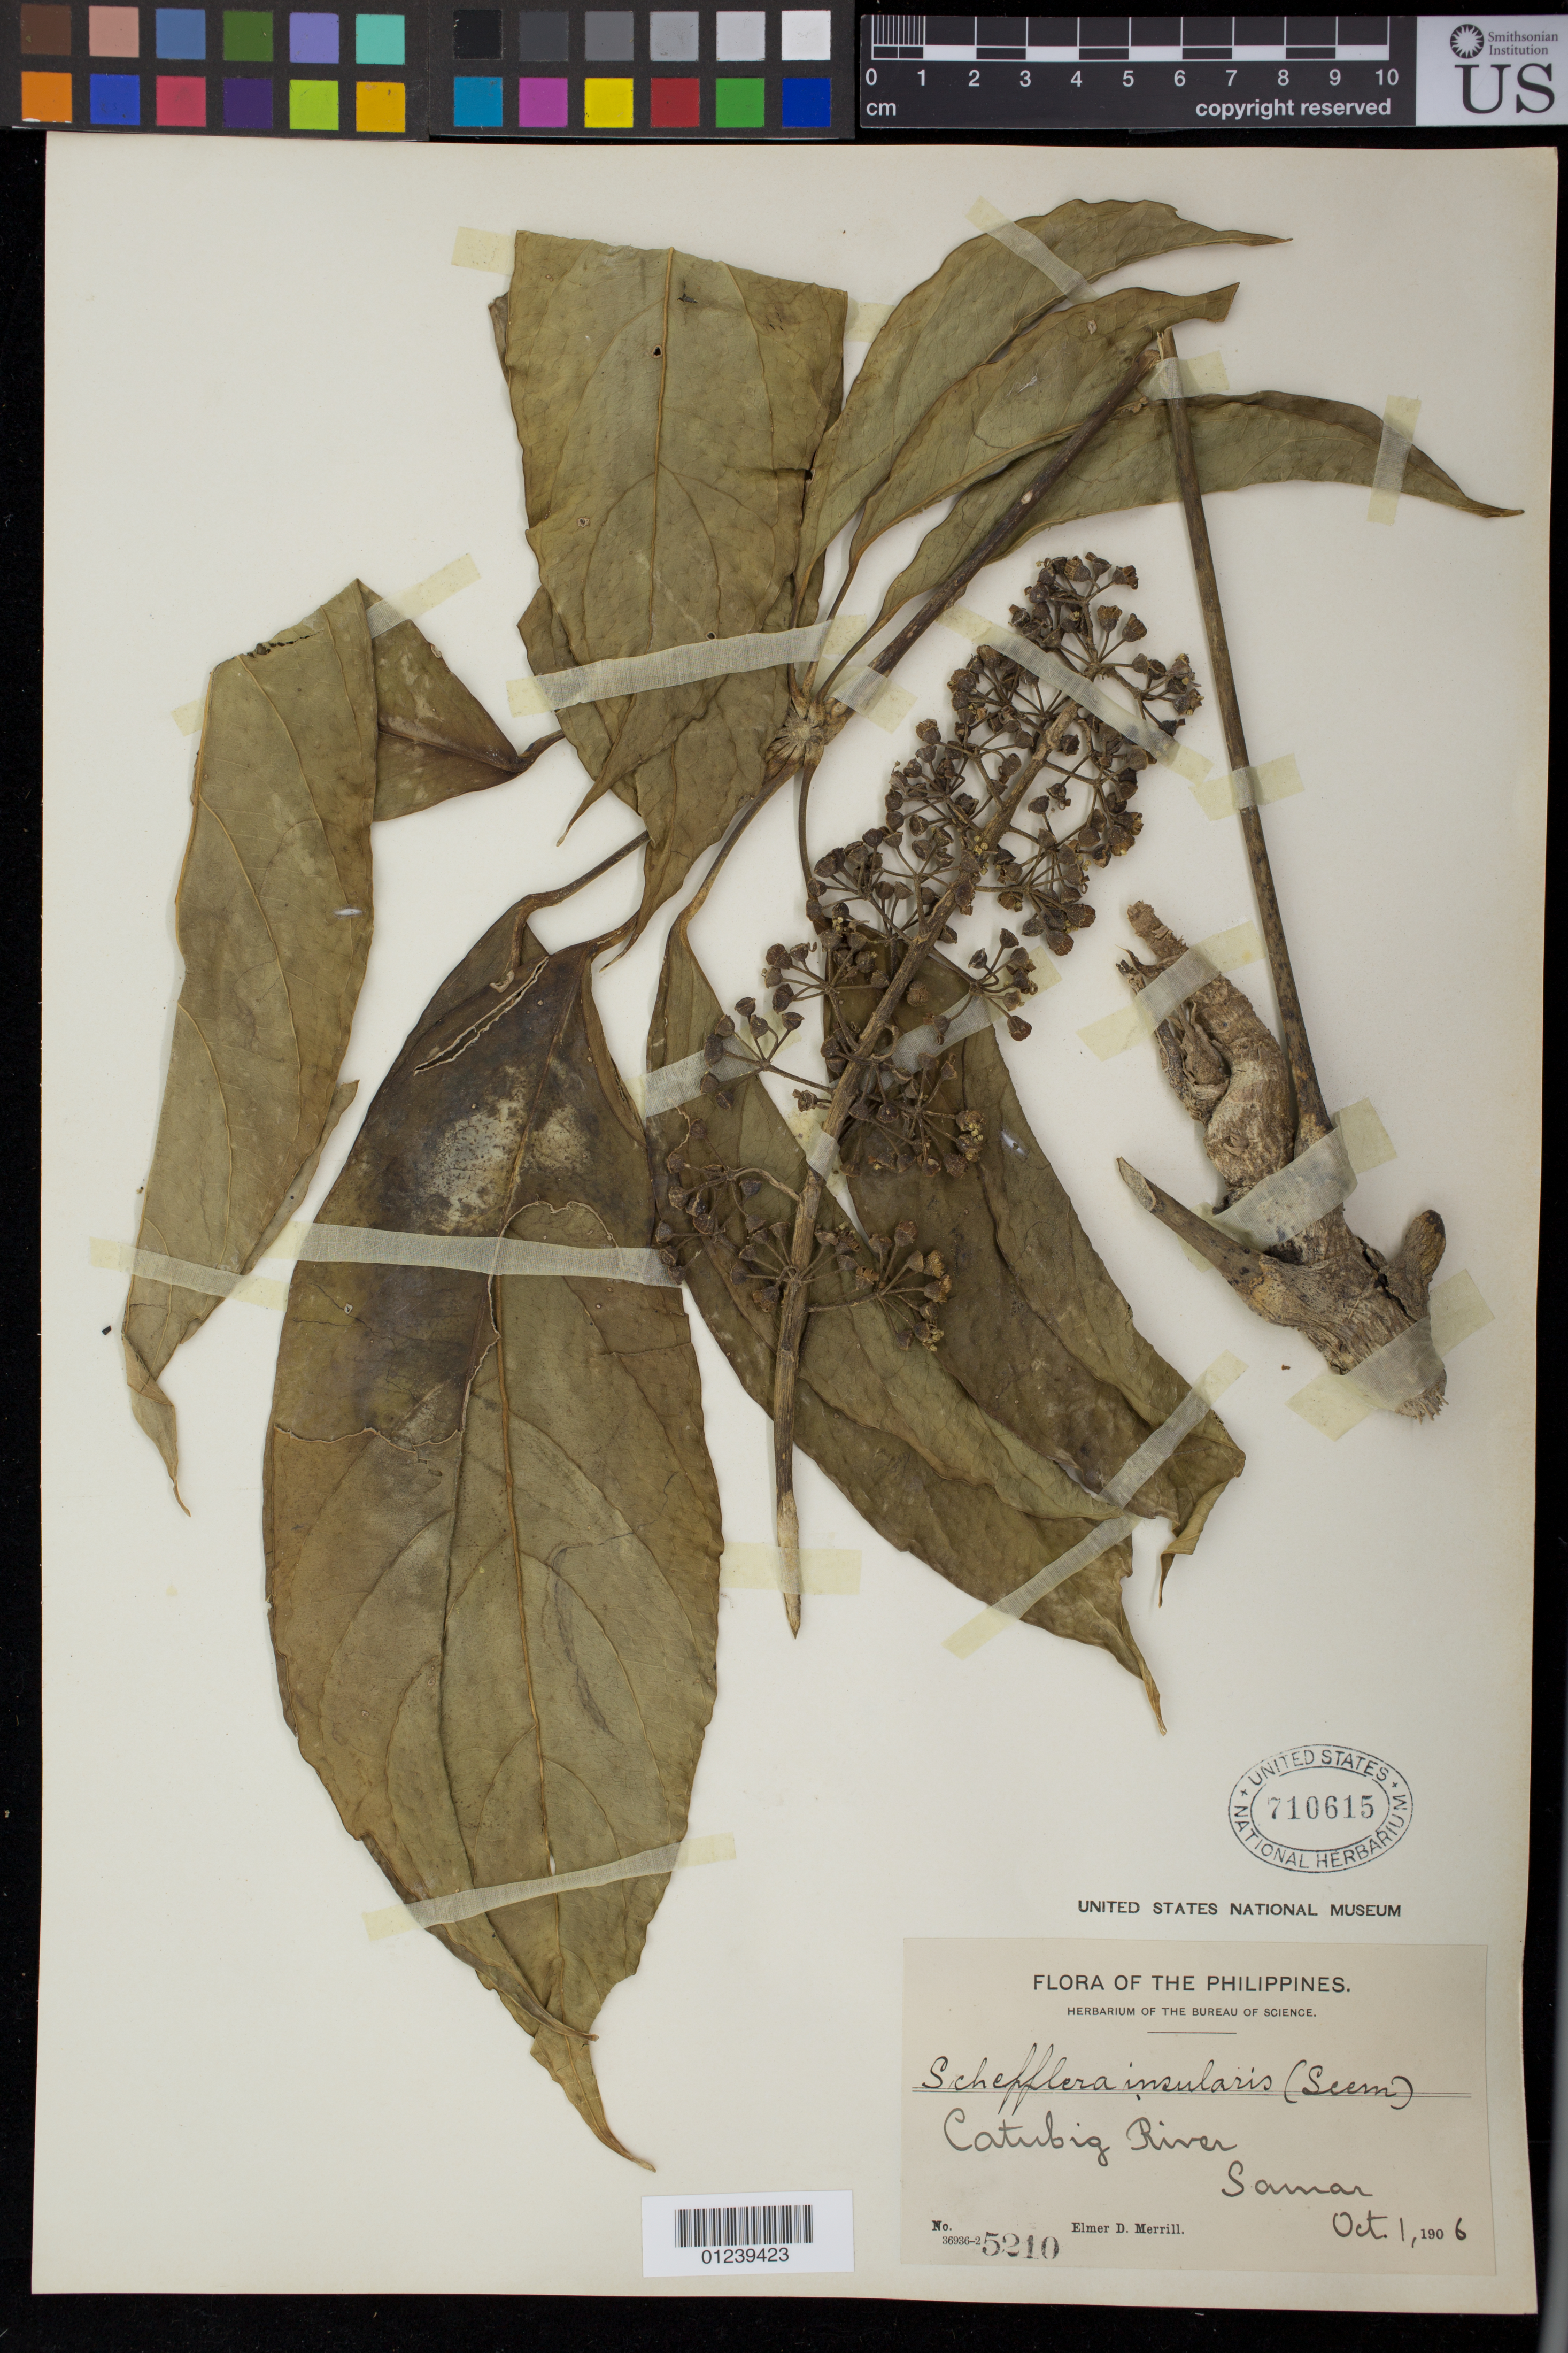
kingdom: Plantae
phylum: Tracheophyta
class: Magnoliopsida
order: Apiales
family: Araliaceae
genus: Schefflera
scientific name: Schefflera insularum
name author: (Seem.) Harms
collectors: E. D. Merrill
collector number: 5210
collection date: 1906-10-01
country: Philippines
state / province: Eastern Visayas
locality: Catubig River, Samar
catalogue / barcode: US 710615